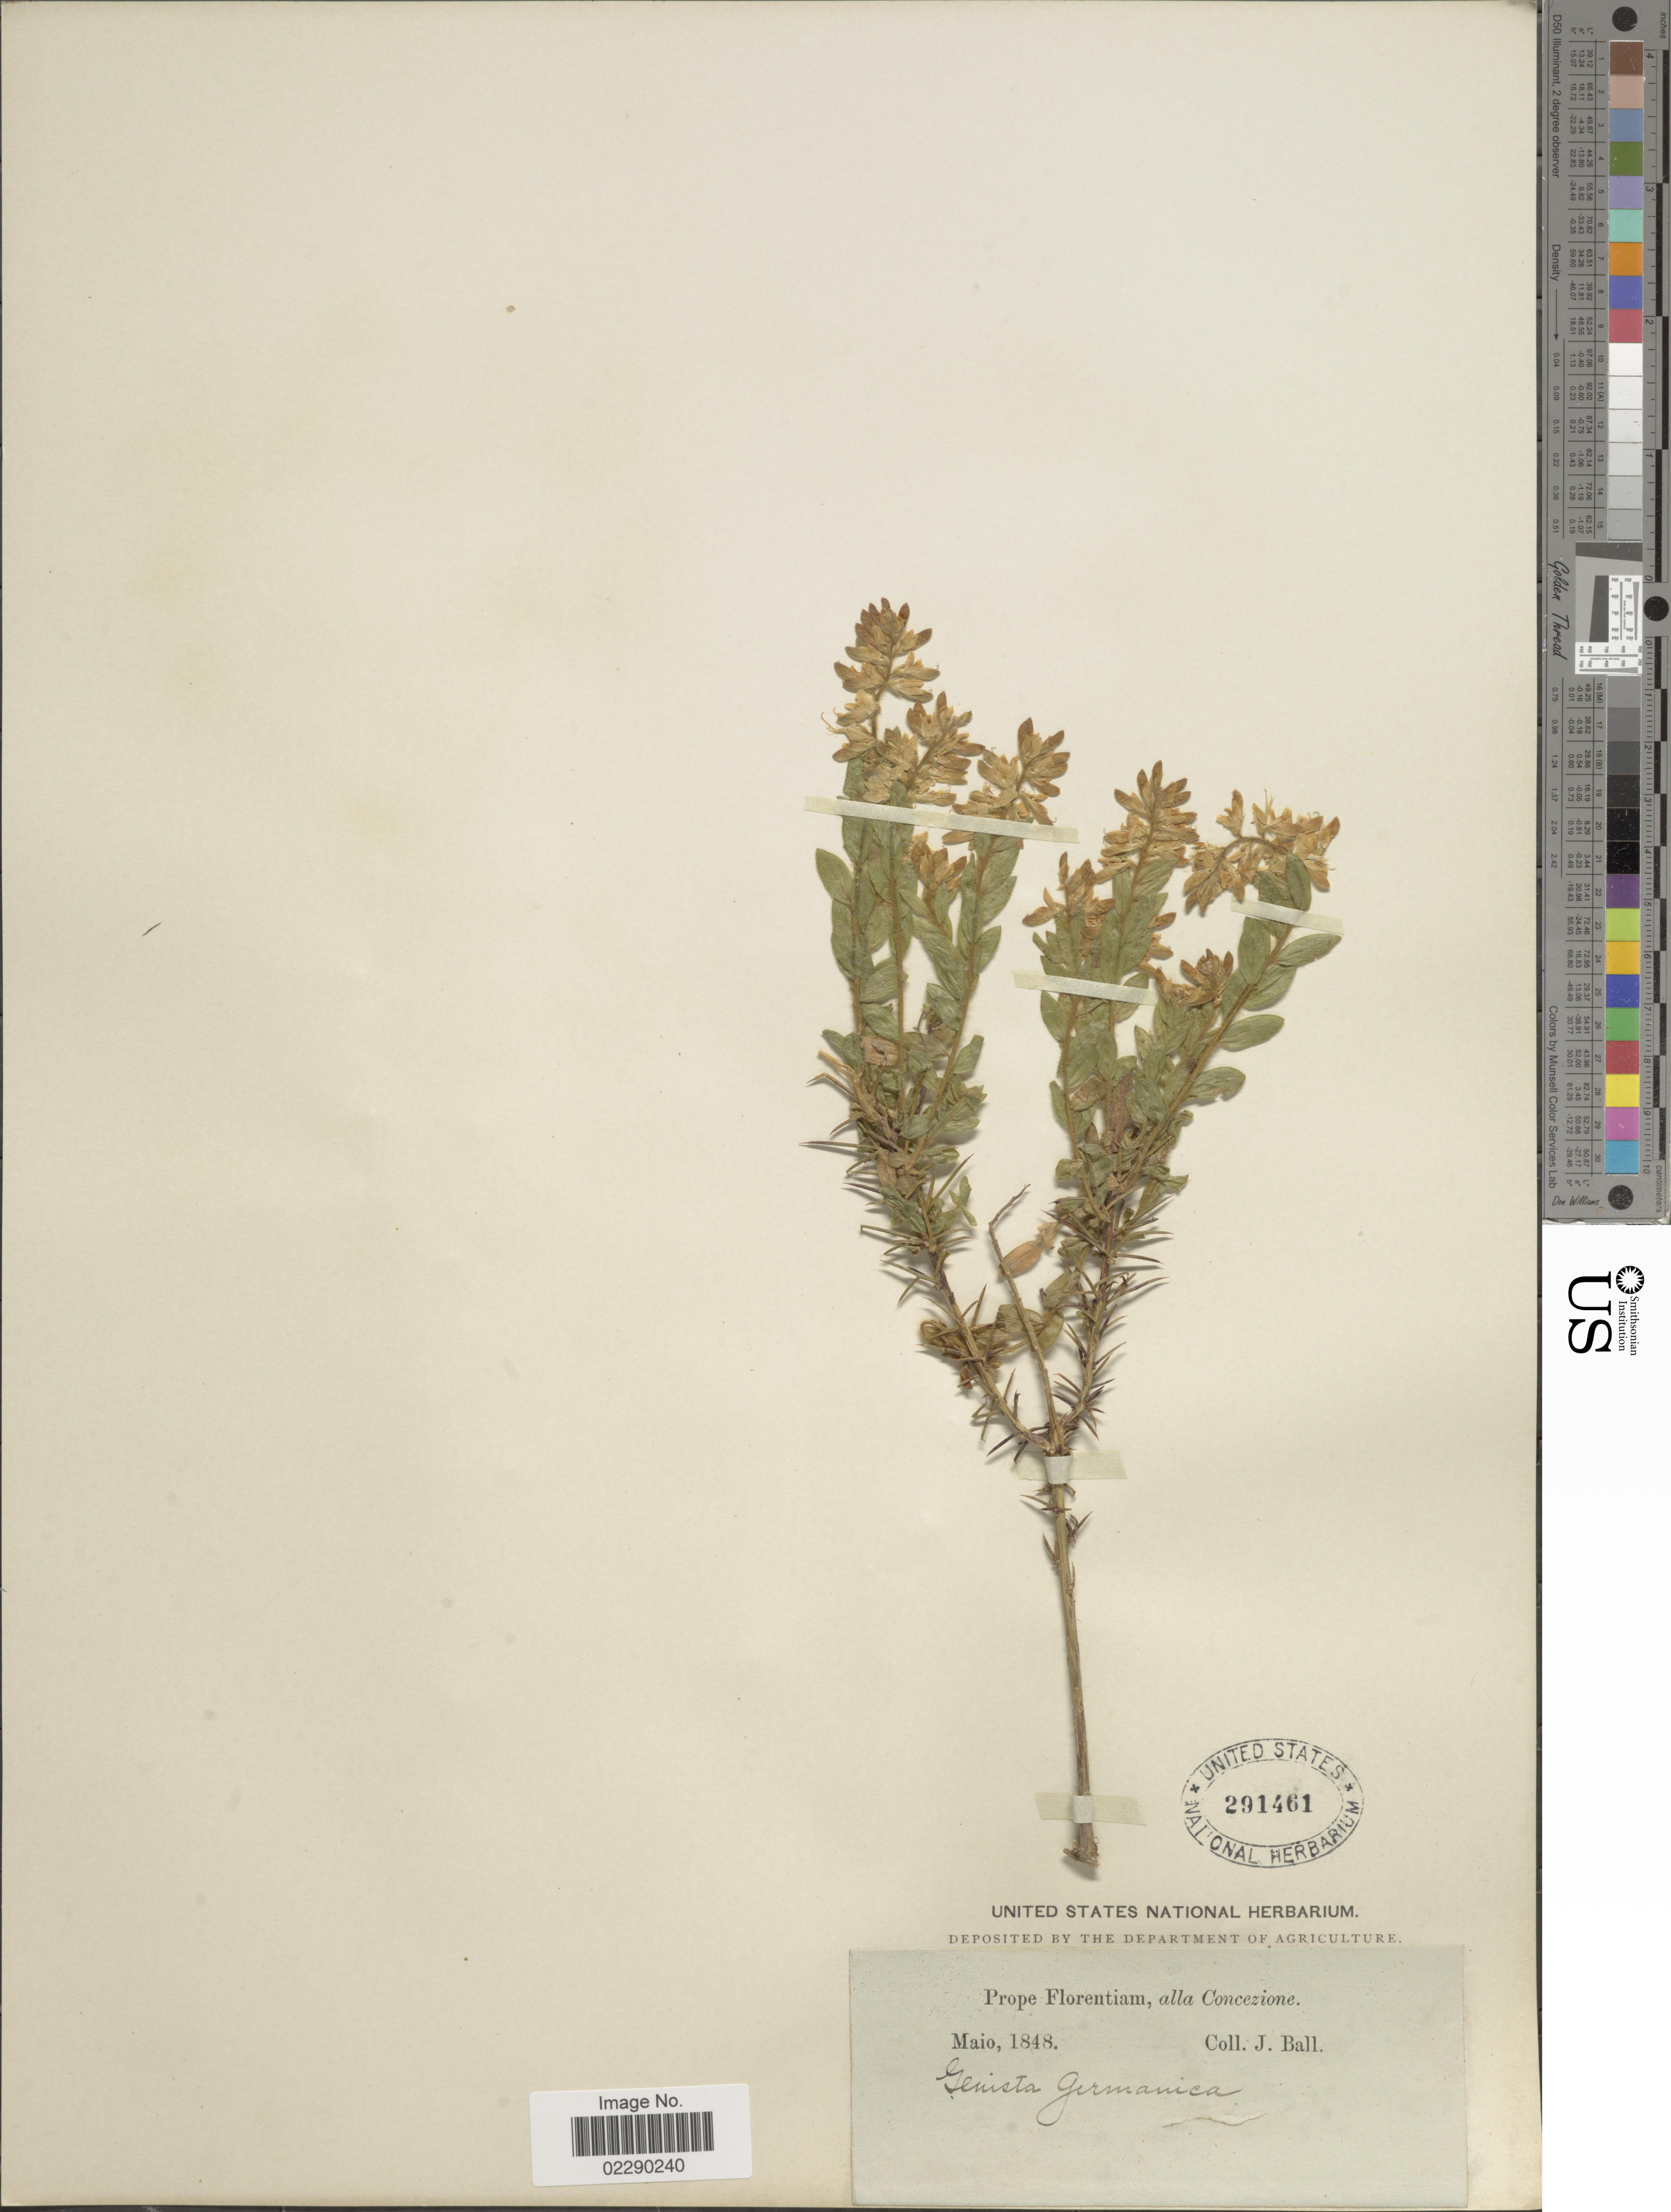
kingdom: Plantae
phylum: Tracheophyta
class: Magnoliopsida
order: Fabales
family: Fabaceae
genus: Genista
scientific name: Genista germanica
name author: L.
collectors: J. Ball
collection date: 1848-05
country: Italy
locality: Prope Florentiam, alla Concezione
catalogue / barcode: US 291461